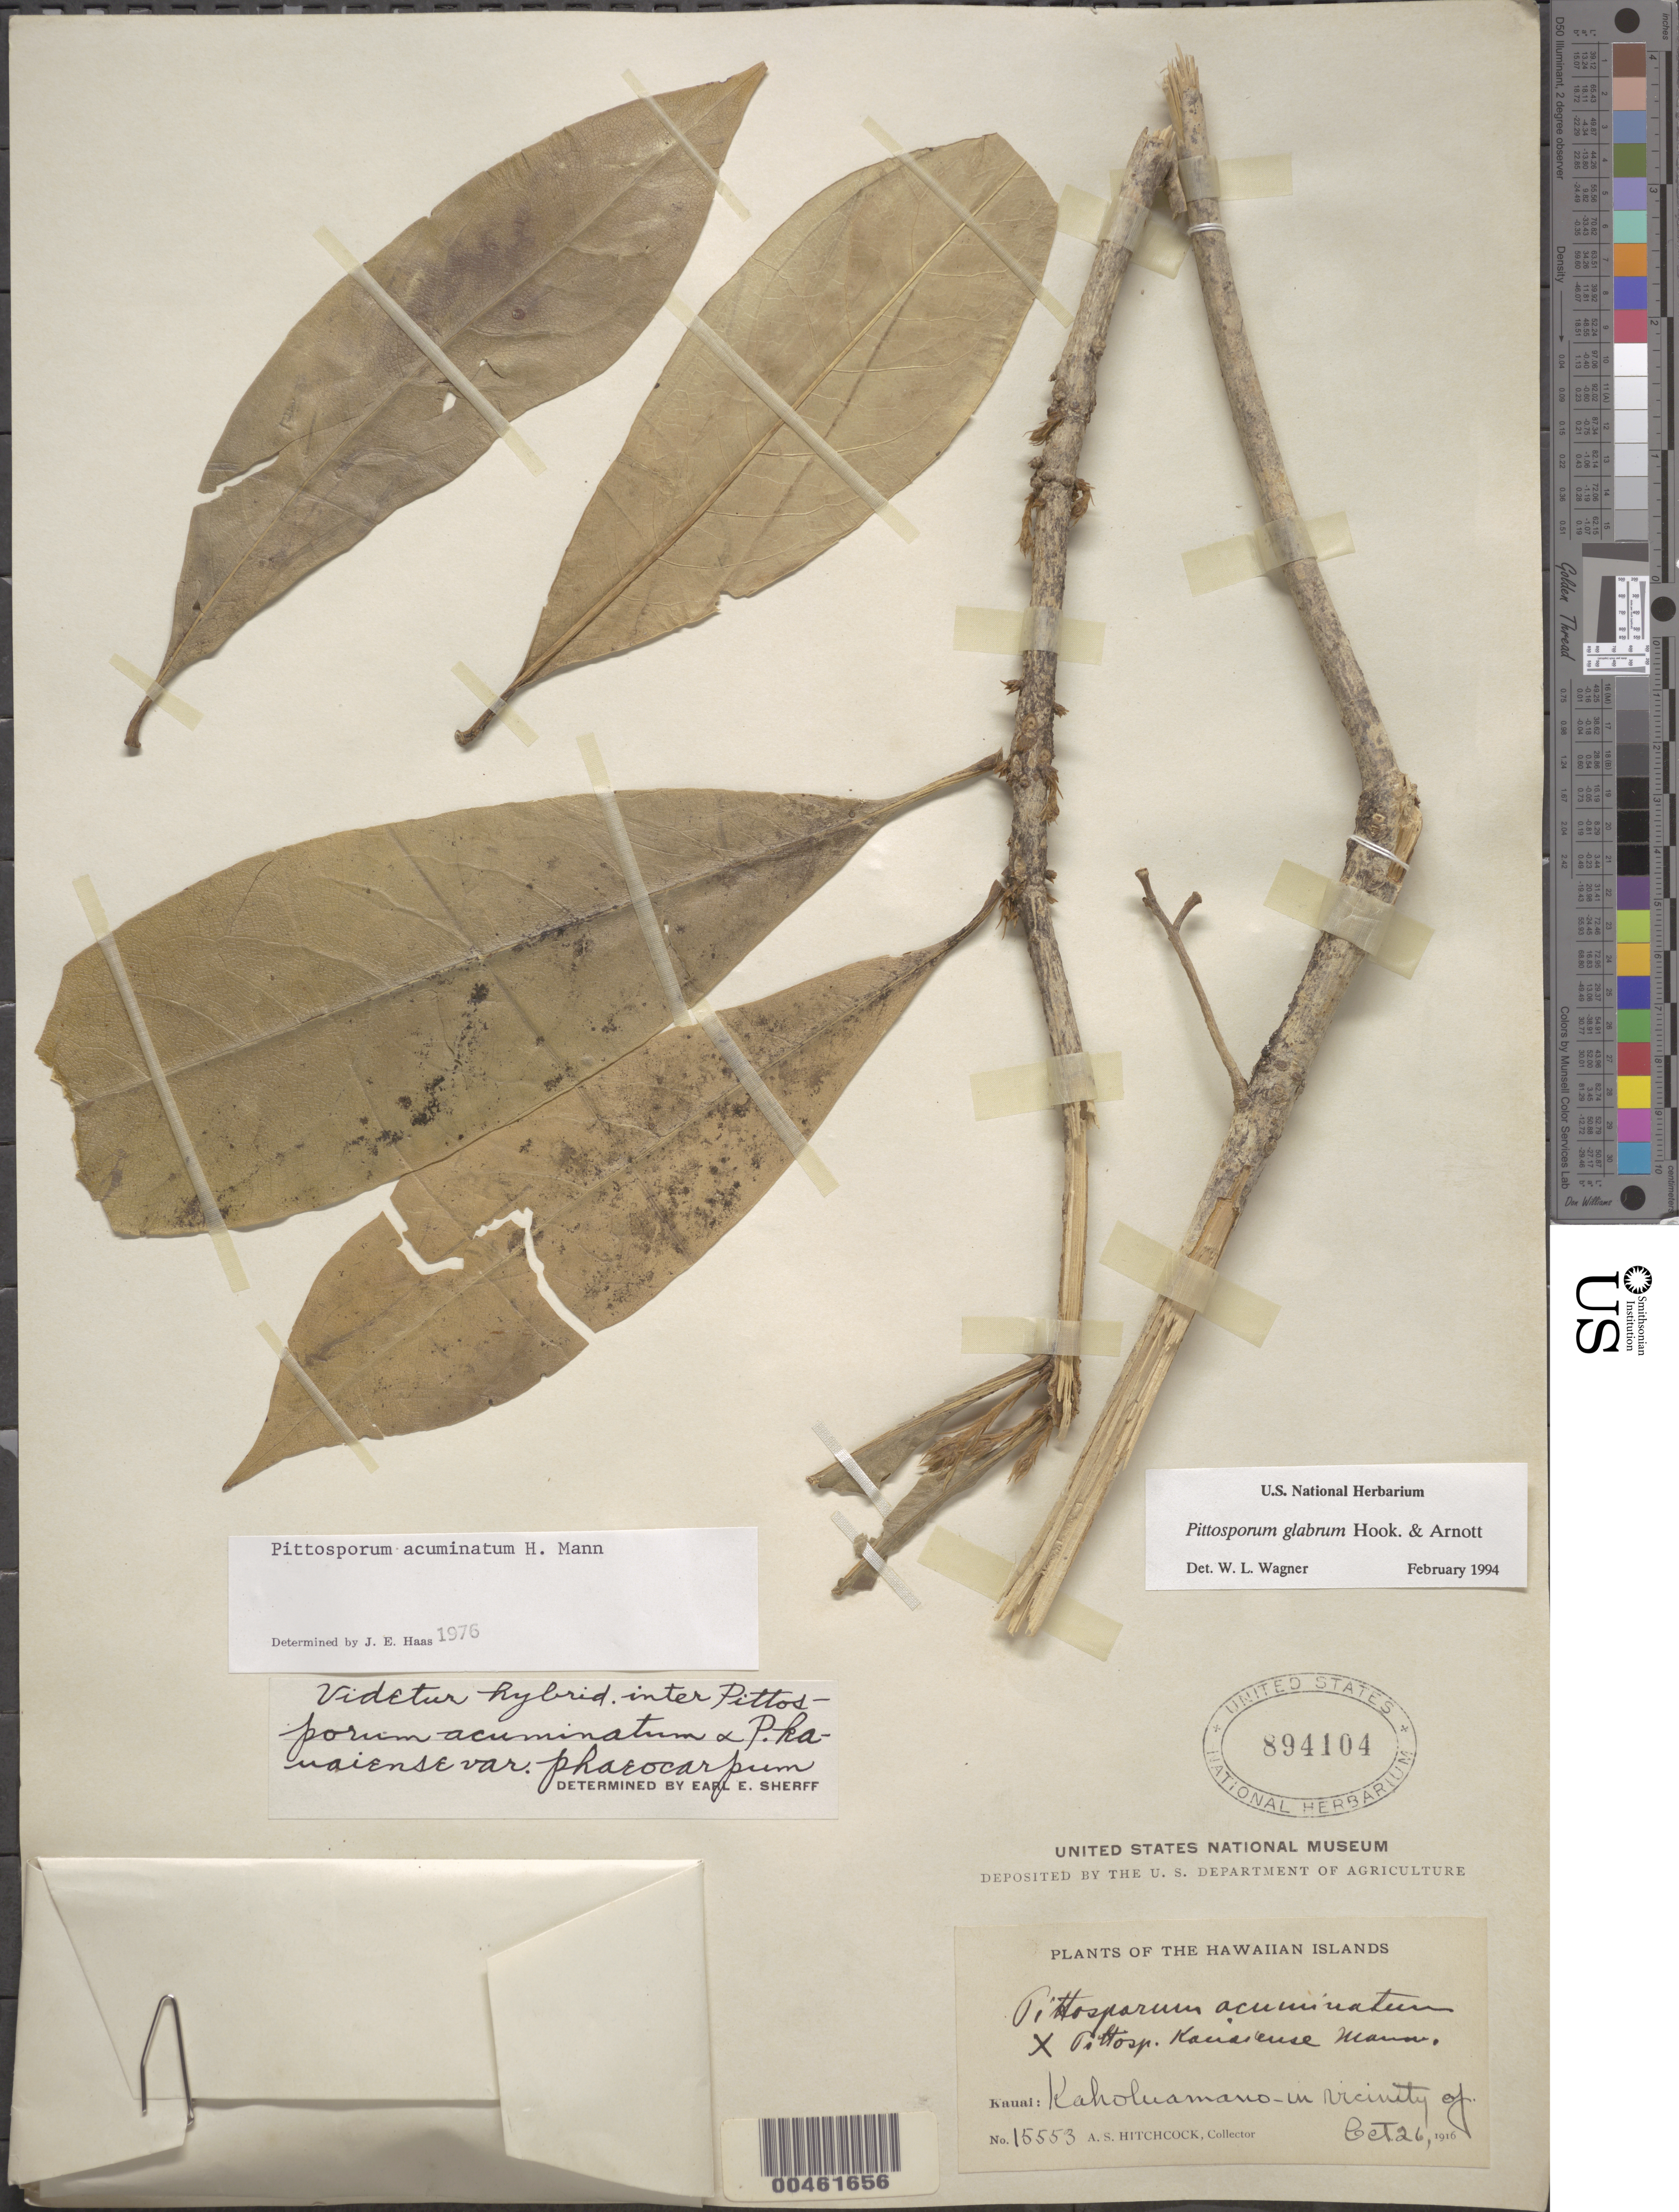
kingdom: Plantae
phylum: Tracheophyta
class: Magnoliopsida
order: Apiales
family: Pittosporaceae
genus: Pittosporum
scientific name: Pittosporum glabrum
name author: Hook. & Arn.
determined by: Wagner, W. L., (BOT), Smithsonian Institution - National Museum of Natural History (UNITED STATES)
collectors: A. S. Hitchcock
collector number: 15553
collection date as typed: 26 Oct 1916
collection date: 1916-10-26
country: United States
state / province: Hawaii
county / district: Kauai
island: Kaua'i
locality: Kaholuamano-in vicinity of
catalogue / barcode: US 894104